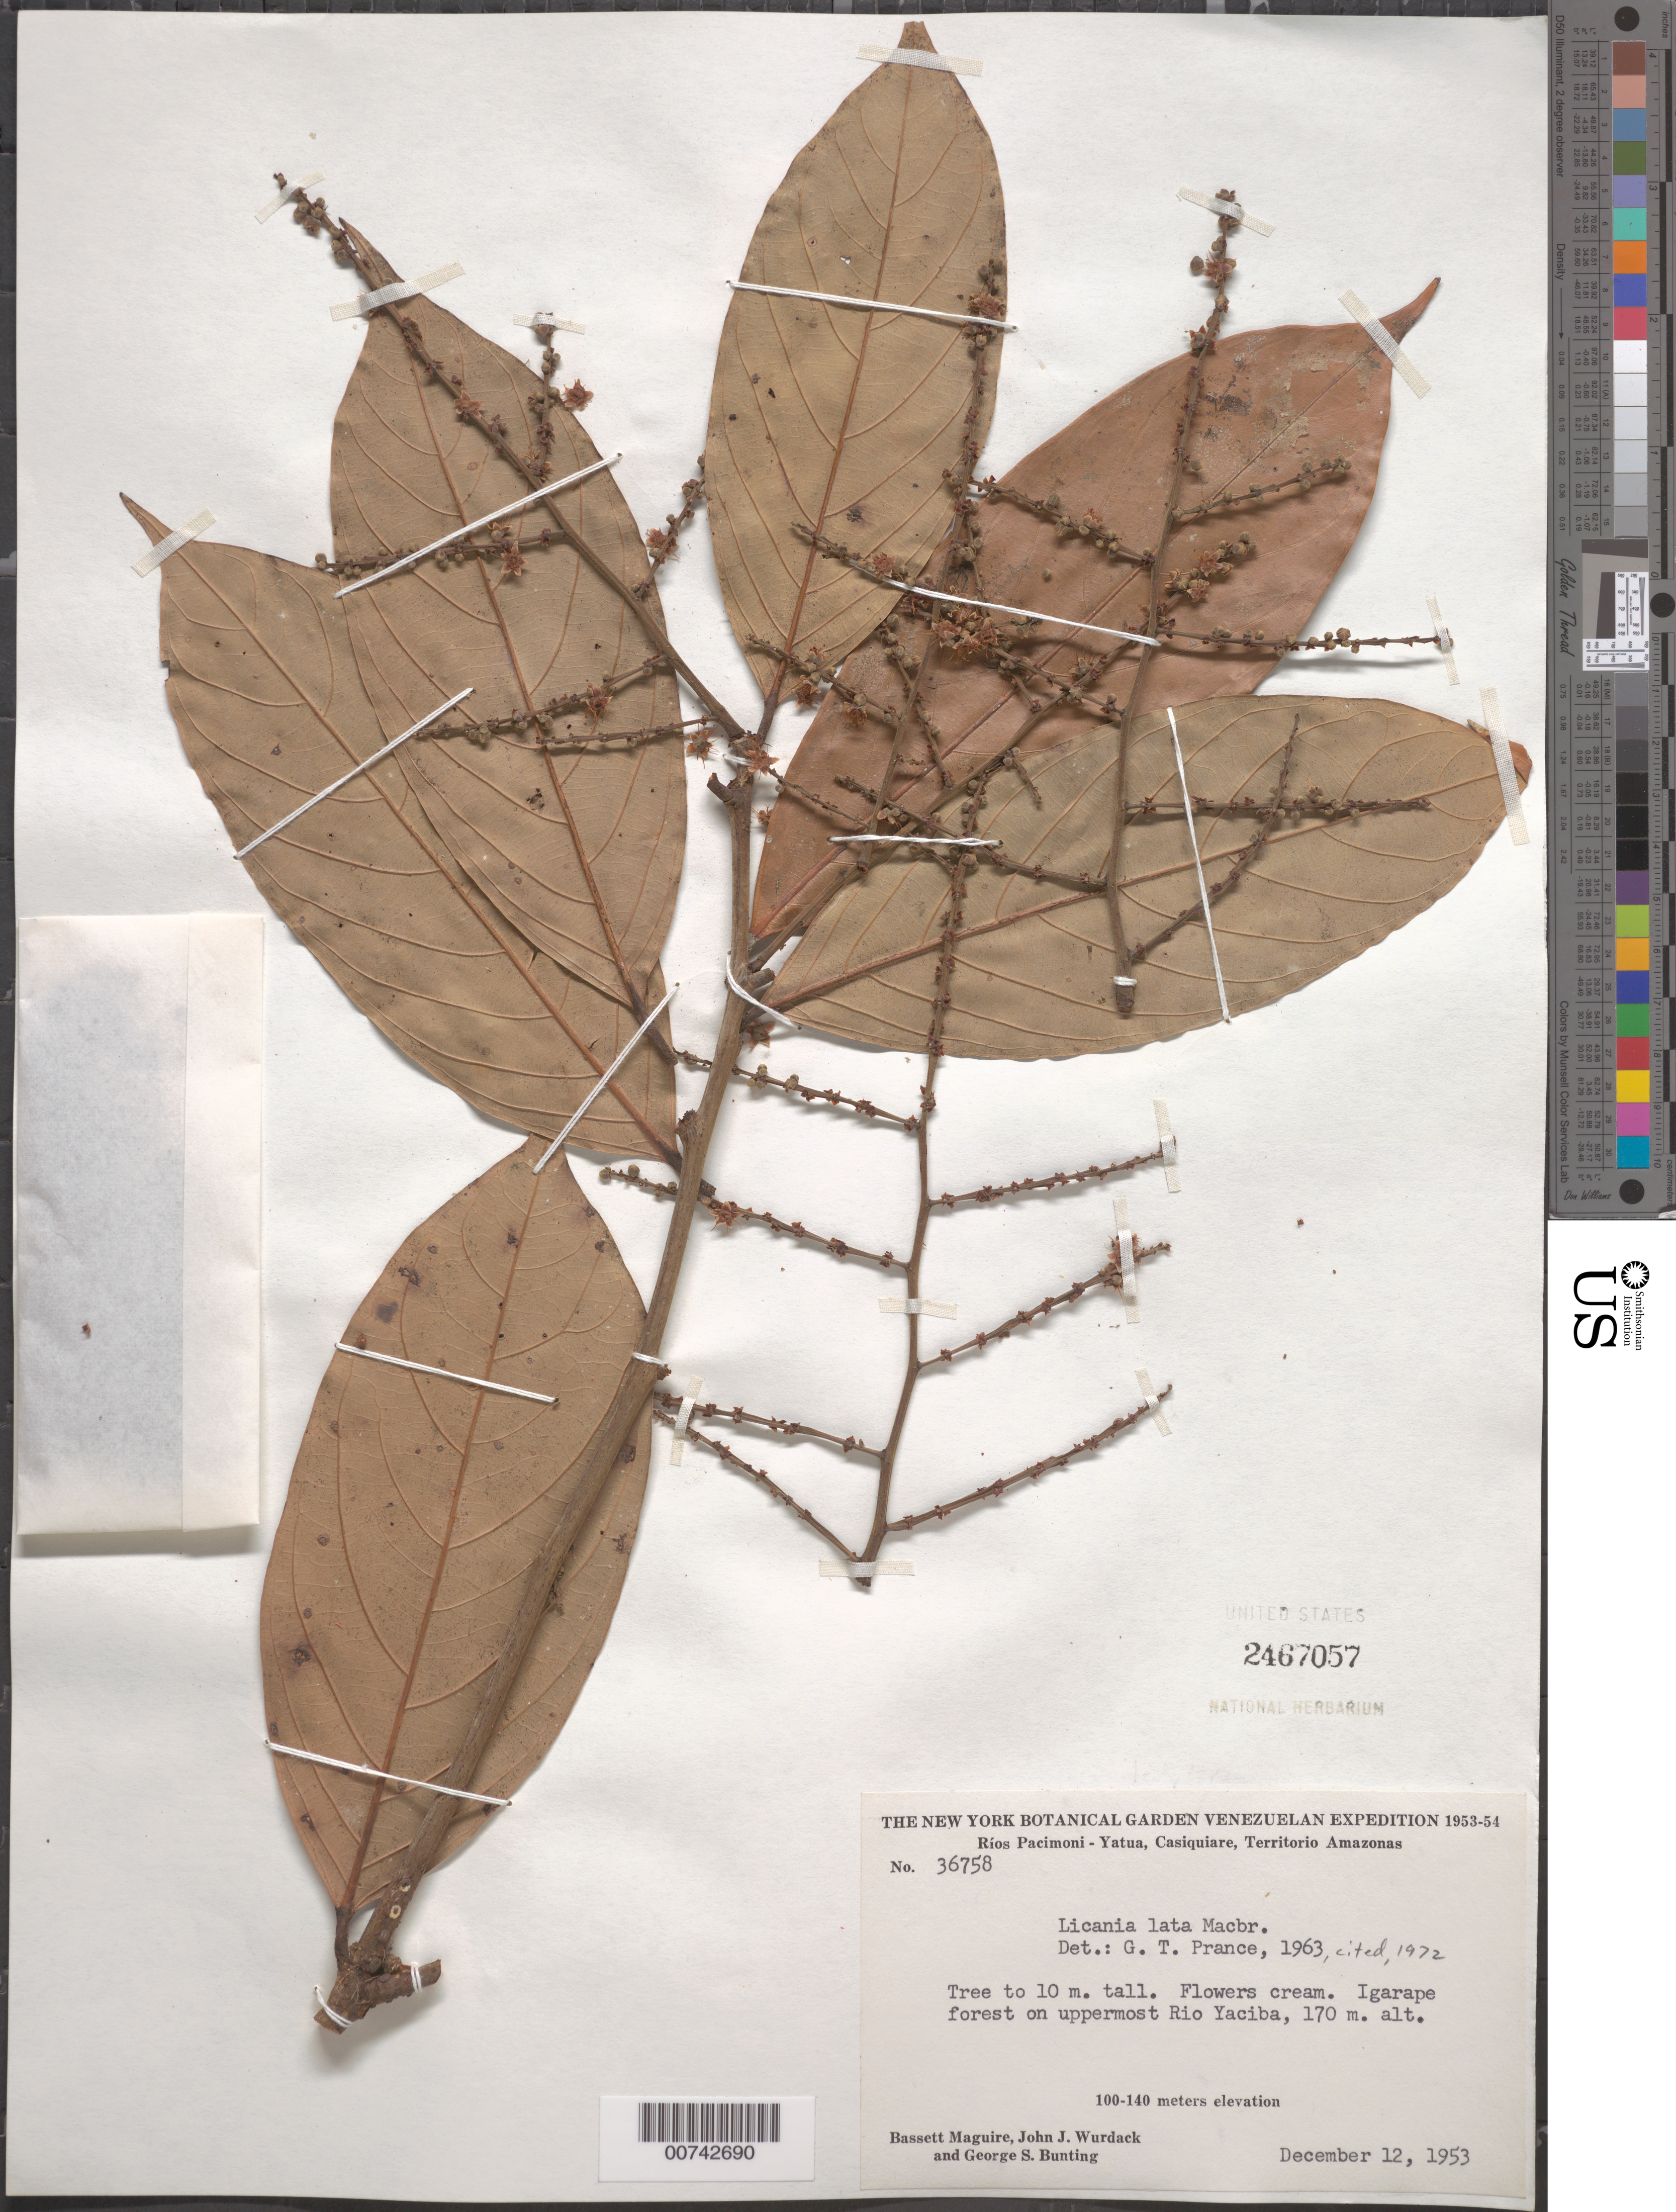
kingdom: Plantae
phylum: Tracheophyta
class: Magnoliopsida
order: Malpighiales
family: Chrysobalanaceae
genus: Leptobalanus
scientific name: Leptobalanus latus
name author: (J.F. Macbr.) Sothers & Prance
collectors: B. Maguire, J. J. Wurdack & G. S. Bunting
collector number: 36758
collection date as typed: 12-Dec-53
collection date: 1953-12-12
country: Venezuela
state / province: Amazonas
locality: Ríos Pacimoni - Yatua, Casiquiare, uppermost Río Yatua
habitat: Igarapé forest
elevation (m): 170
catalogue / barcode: US 2467057